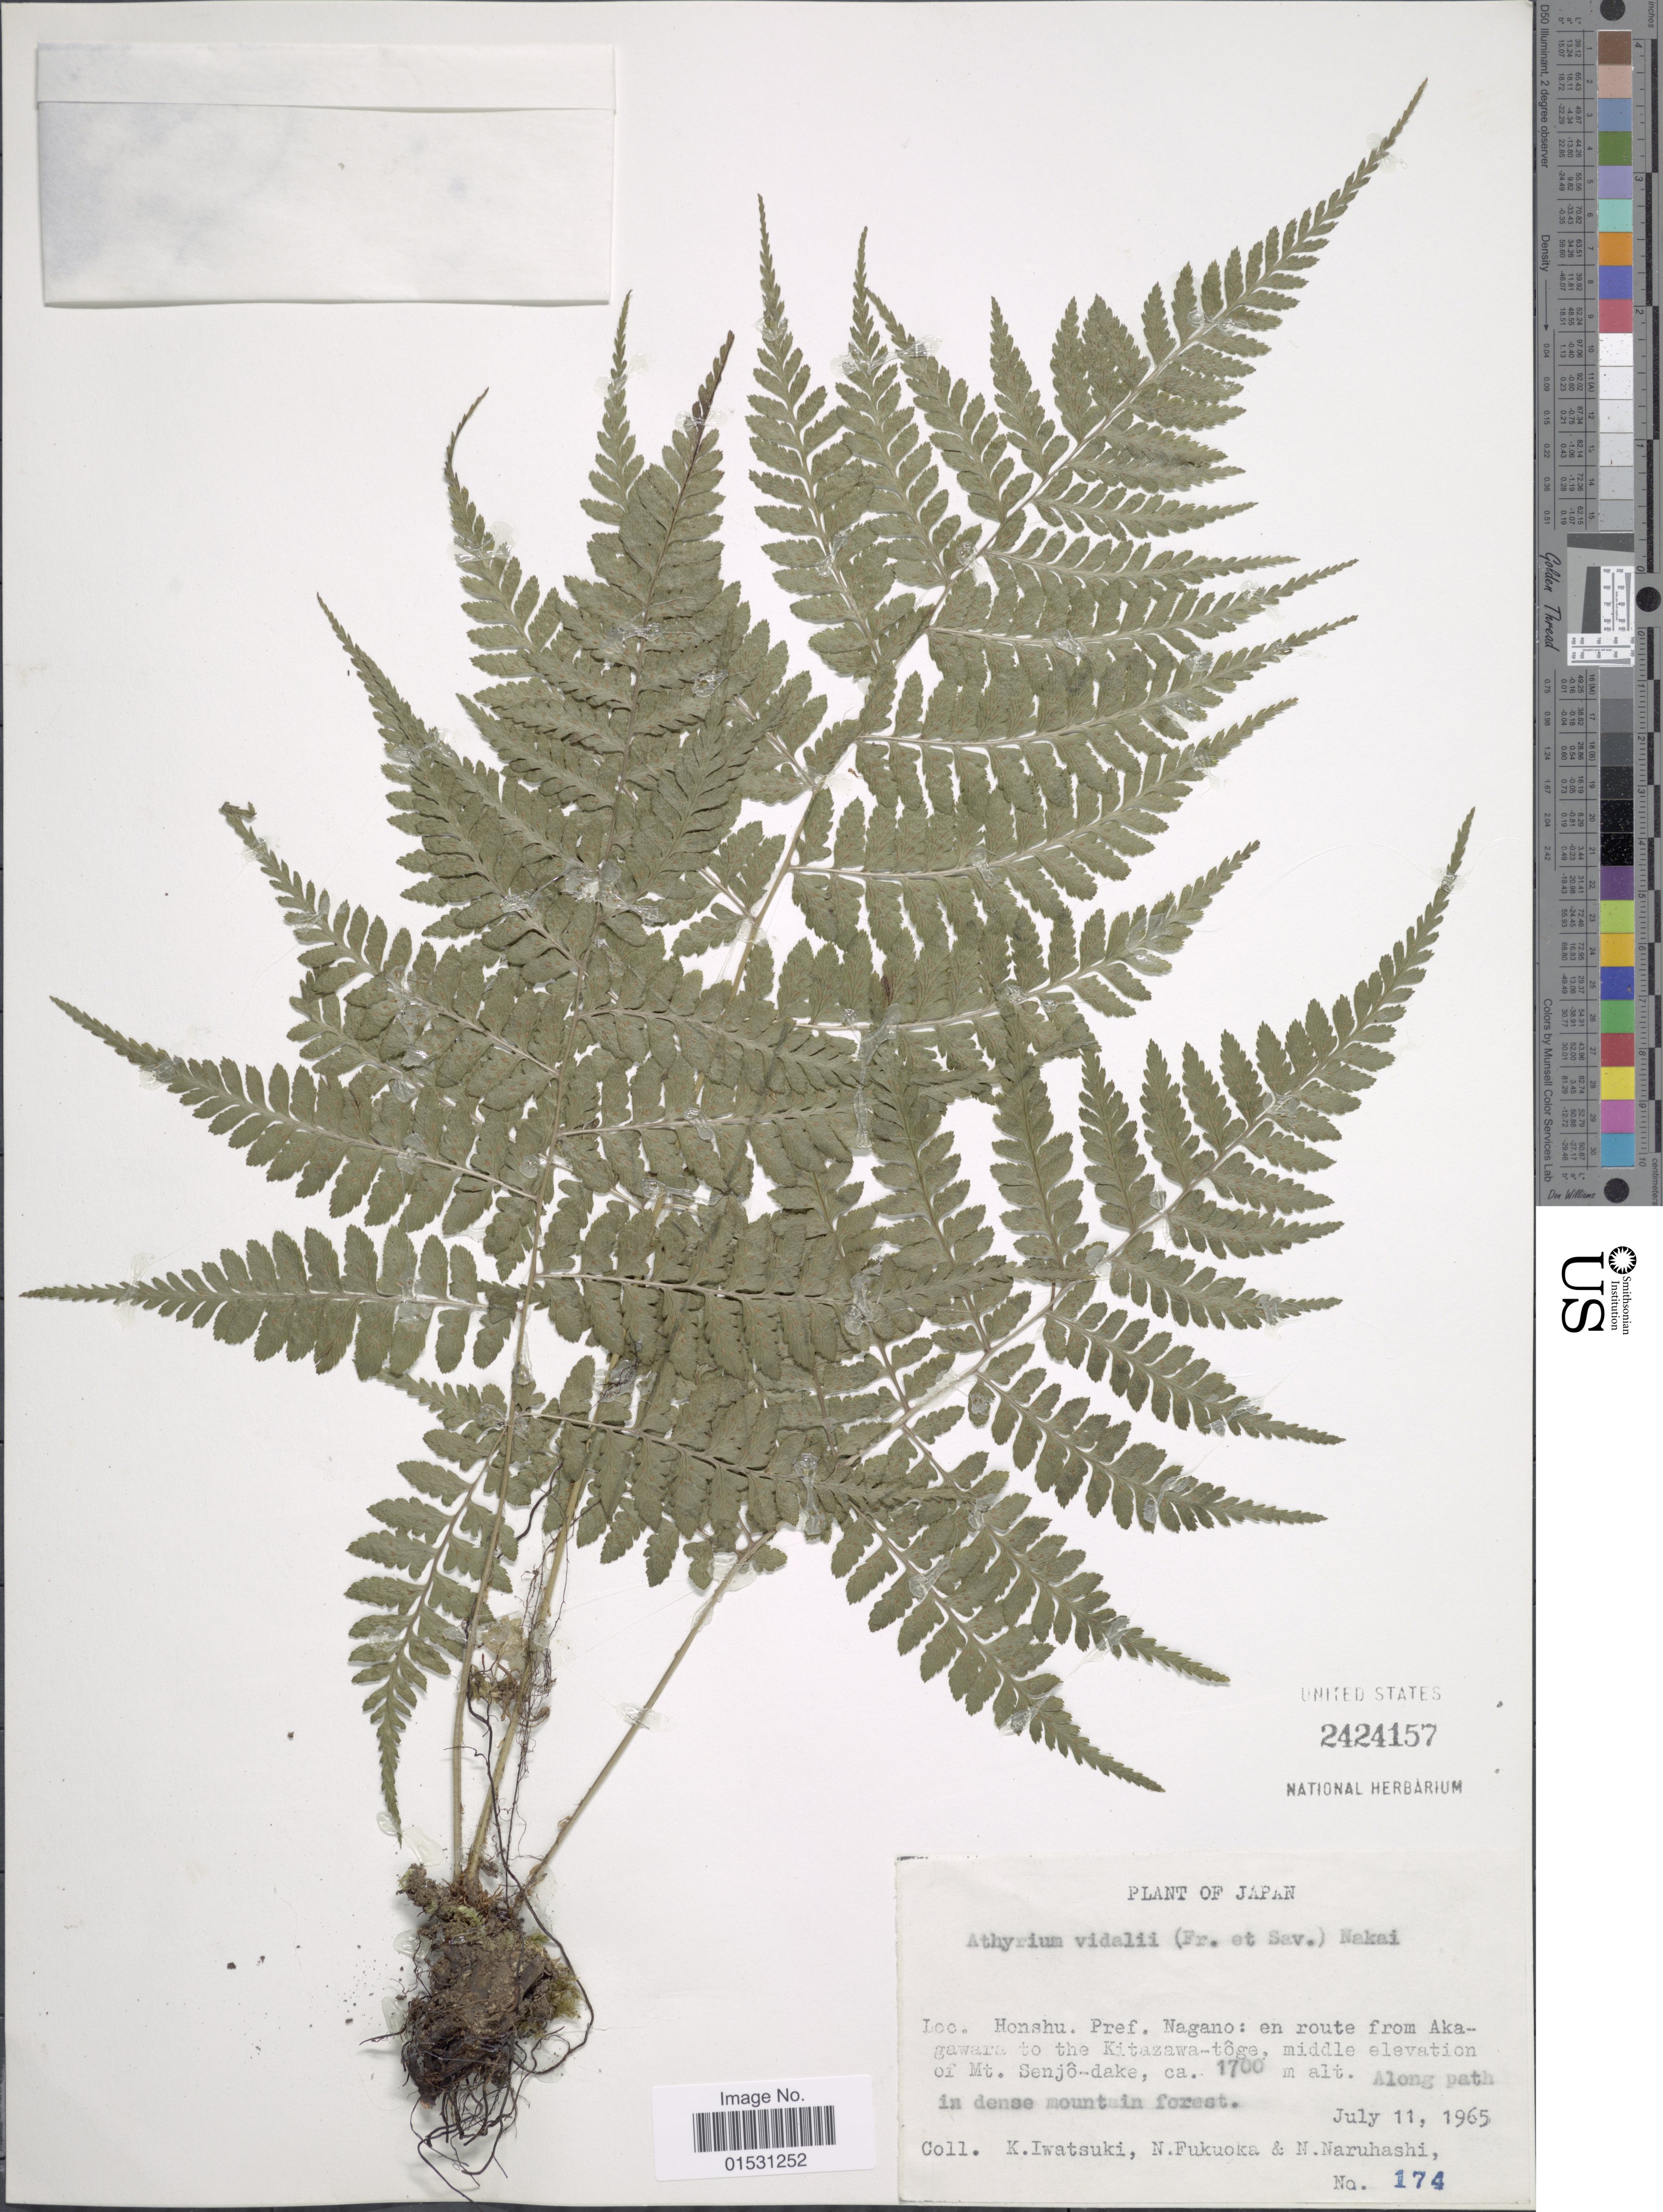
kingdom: Plantae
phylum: Tracheophyta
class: Polypodiopsida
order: Polypodiales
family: Athyriaceae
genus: Athyrium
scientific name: Athyrium vidalii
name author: (Franch. & Sav.) Nakai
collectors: K. Iwatsuki, N. Fukuoka & N. Naruhashi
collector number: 174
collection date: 1965-07-11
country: Japan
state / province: Nagano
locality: Honshu. Pref. Nagano: en route from Akagawara to the Kitazawara-toge, middle elevation of Mt. Senjo-dake. Along path.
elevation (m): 1700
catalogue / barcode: US 2424157